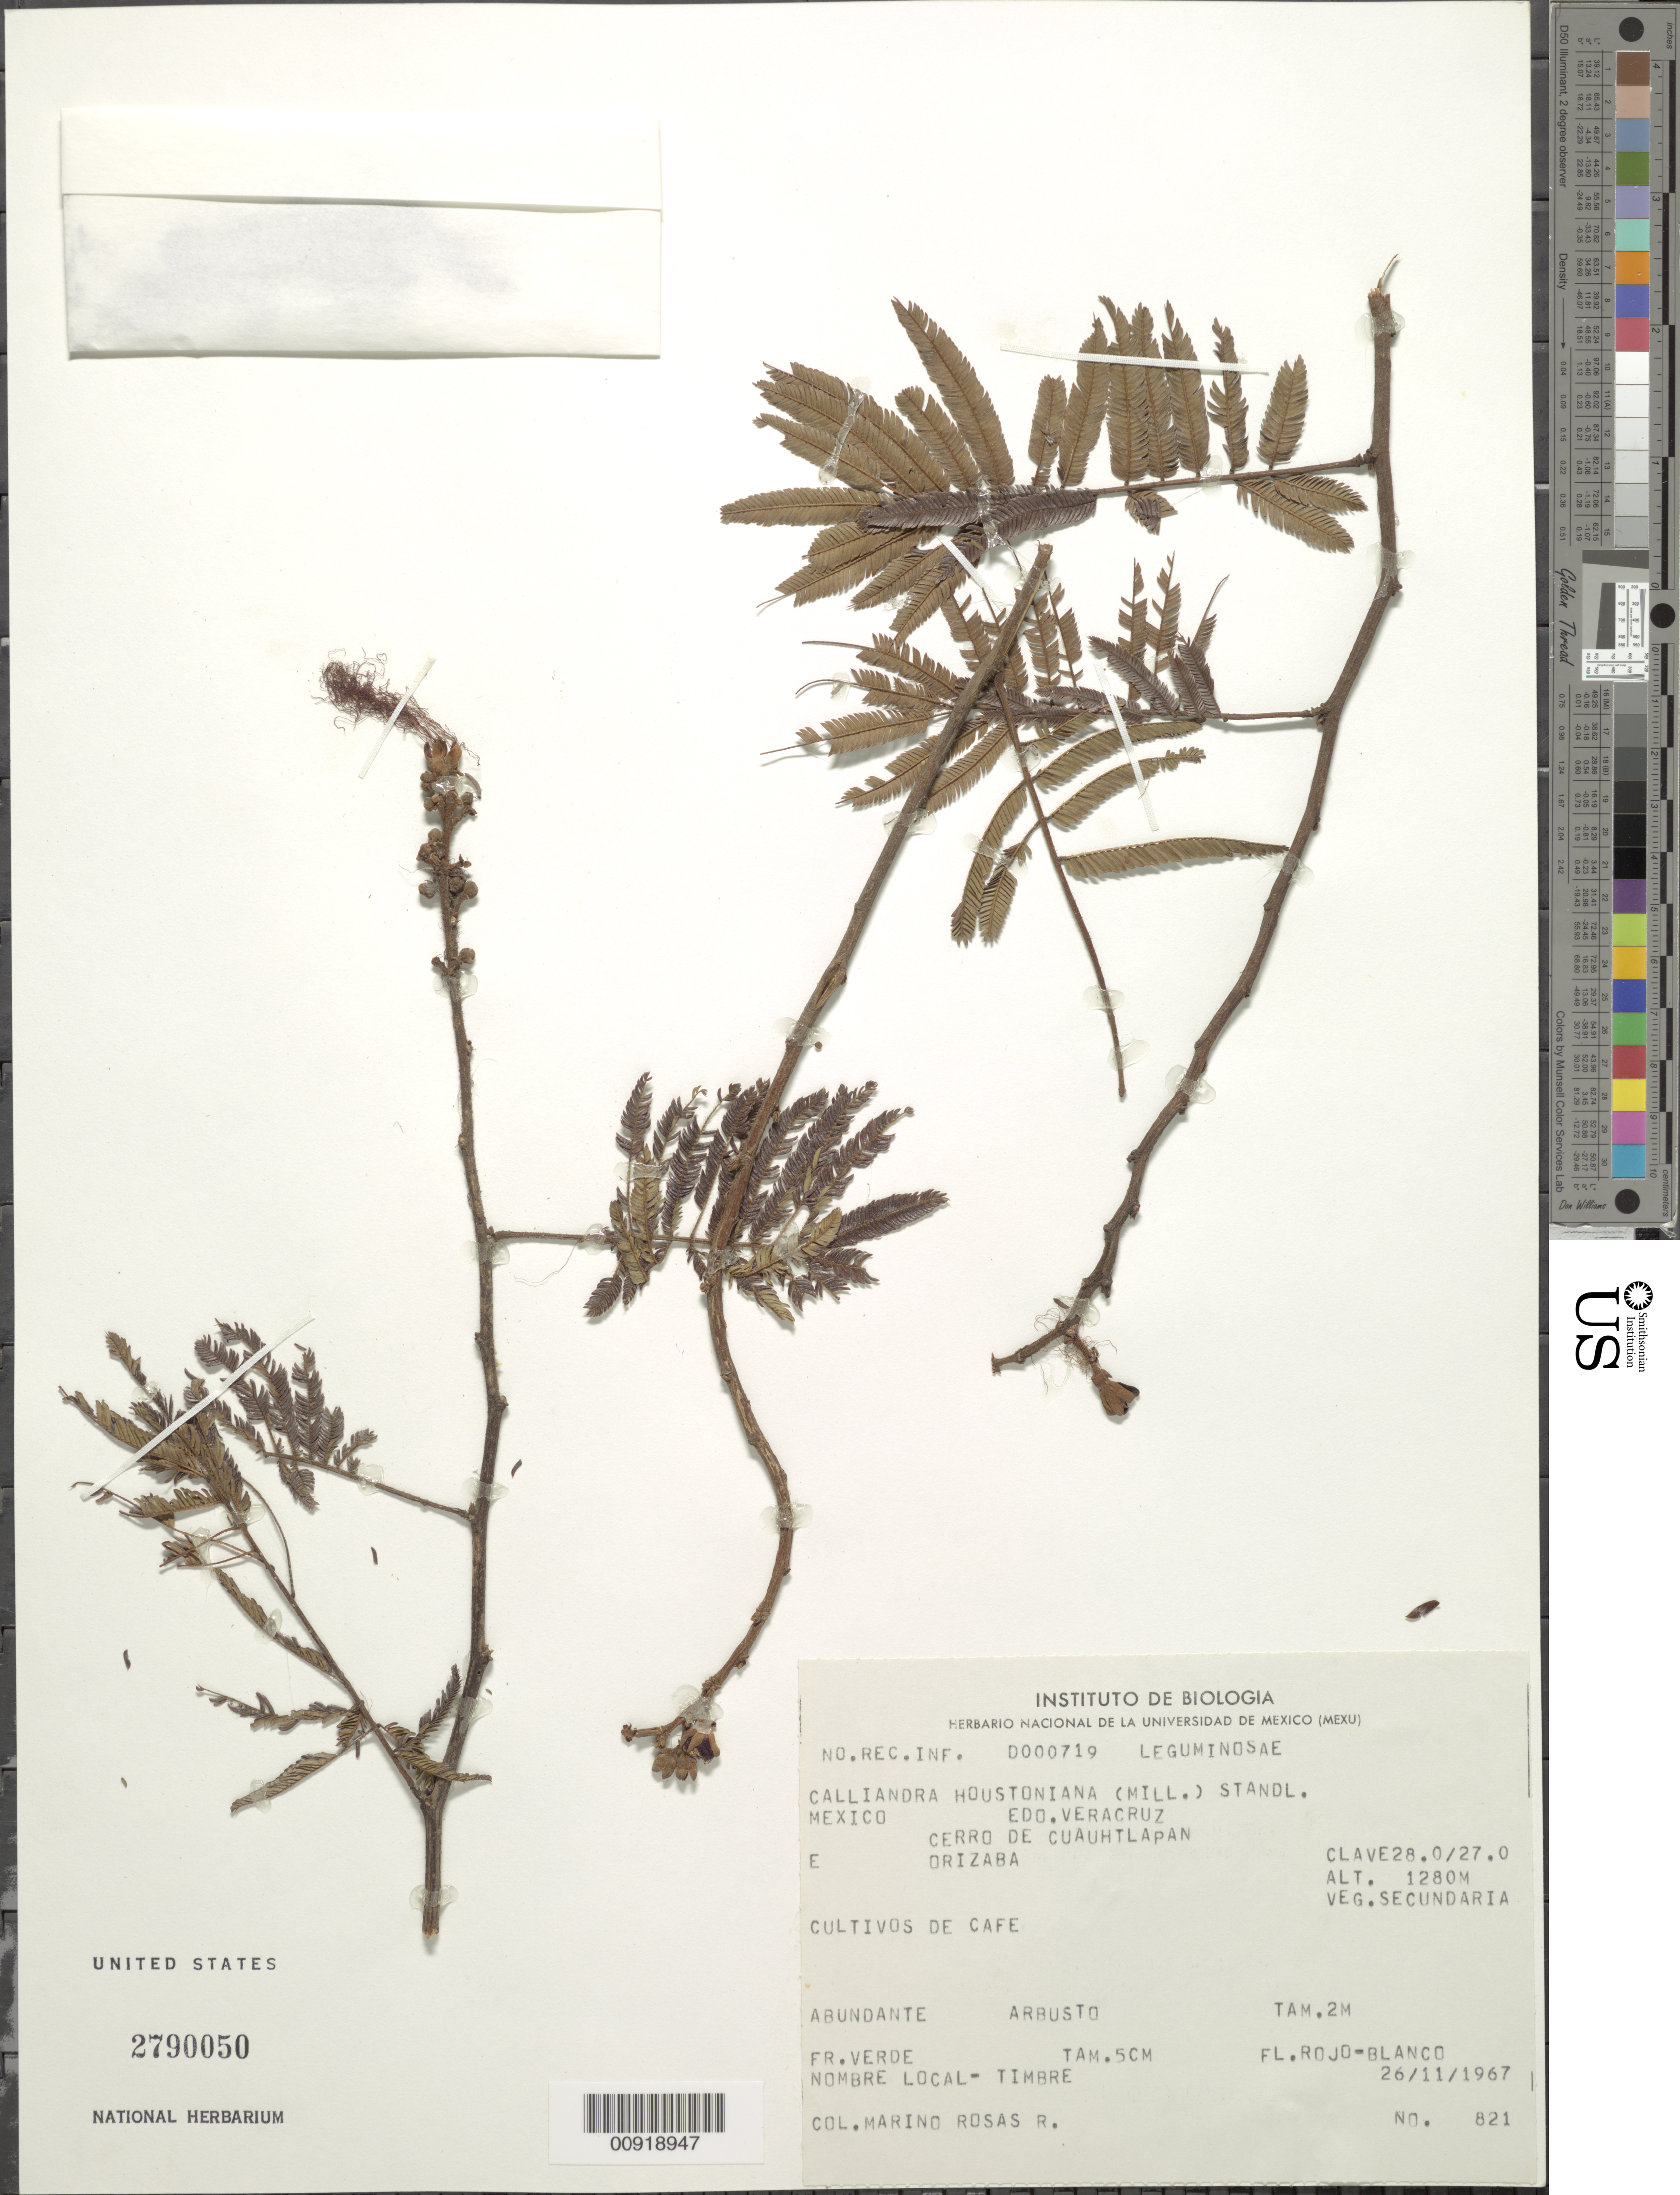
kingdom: Plantae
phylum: Tracheophyta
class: Magnoliopsida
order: Fabales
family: Fabaceae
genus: Calliandra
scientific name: Calliandra houstoniana var. houstoniana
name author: (Mill.) Standl.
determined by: Strong, Mark T., (BOT), Smithsonian Institution - National Museum of Natural History (UNITED STATES)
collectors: M. Rosas R.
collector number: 821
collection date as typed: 26 Nov 1967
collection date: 1967-11-26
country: Mexico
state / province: Veracruz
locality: Cerro de Cuauhtlapan E Orizaba. Clave 28.0 / 27.0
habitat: Cultivos de café. Veg. secundaria.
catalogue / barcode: US 2790050